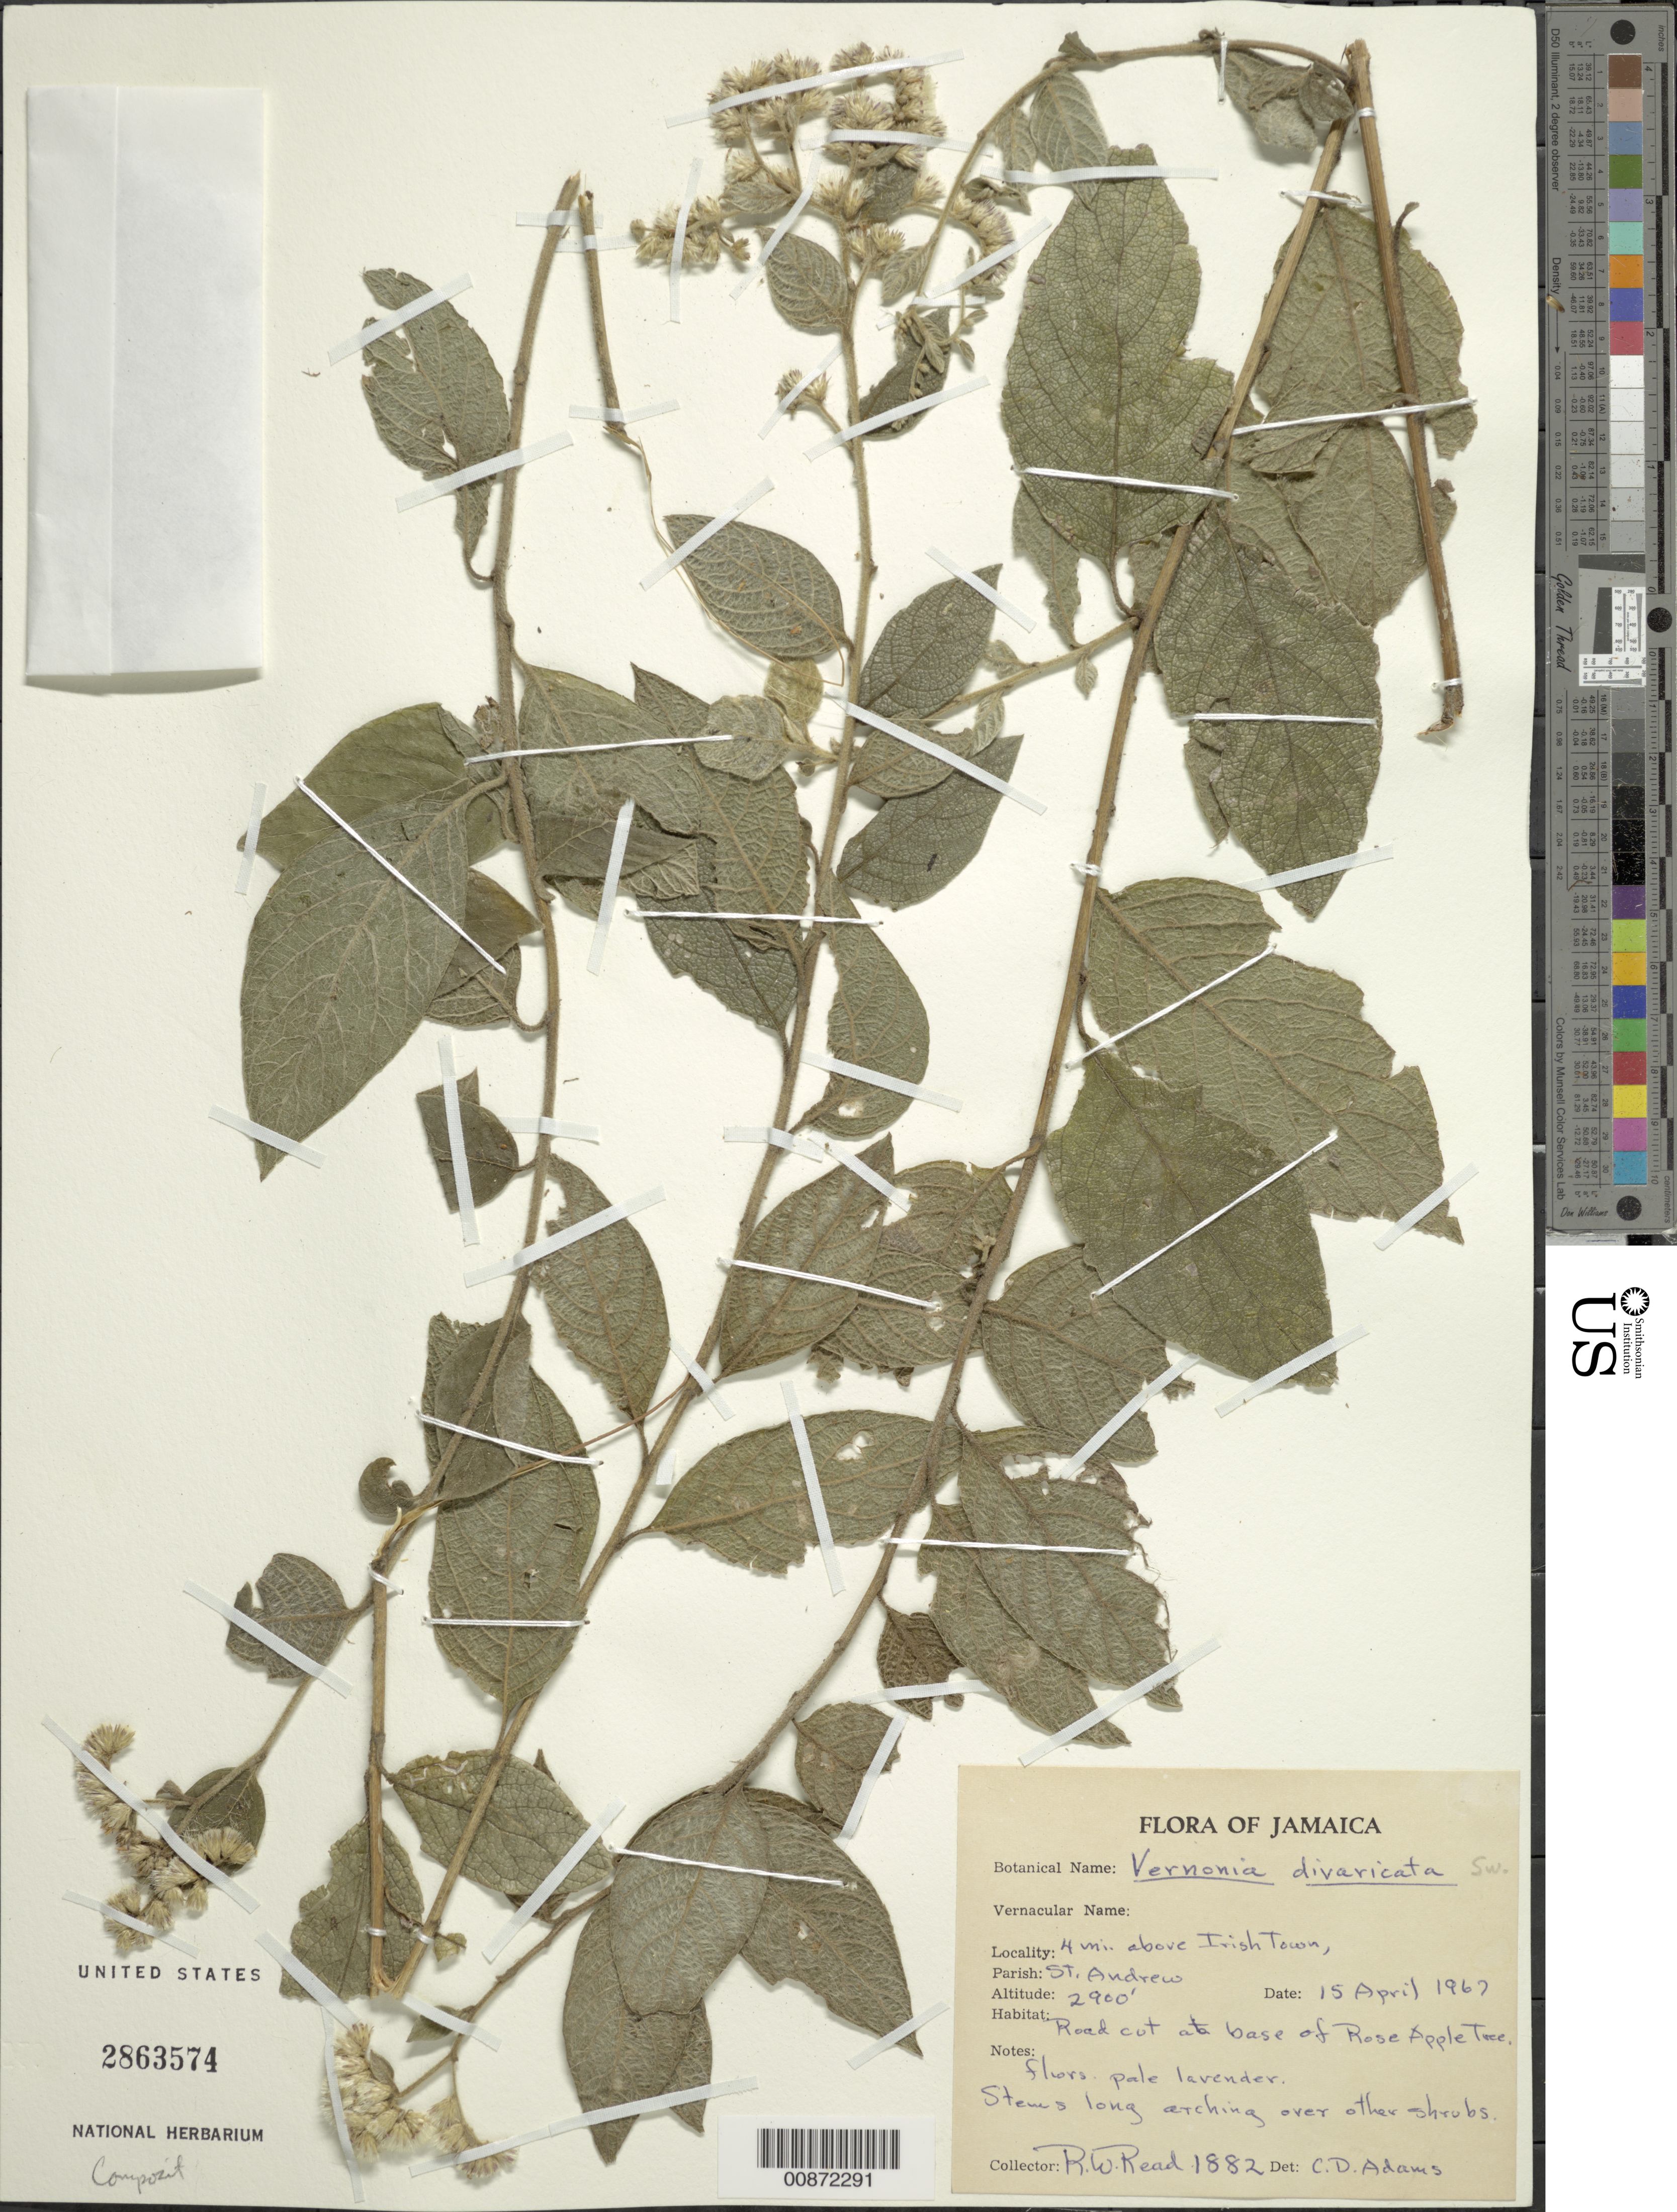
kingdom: Plantae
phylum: Tracheophyta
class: Magnoliopsida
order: Asterales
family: Asteraceae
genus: Lepidaploa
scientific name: Lepidaploa arborescens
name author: (L.) H. Rob.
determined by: Adams, C. D.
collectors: R. W. Read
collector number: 1882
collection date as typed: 15 Apr 1967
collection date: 1967-04-15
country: Jamaica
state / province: Saint Andrew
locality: Road cut at base of Rose Apple Tree, 4 mi. above Irish Town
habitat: Road cut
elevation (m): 884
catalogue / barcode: US 2863574